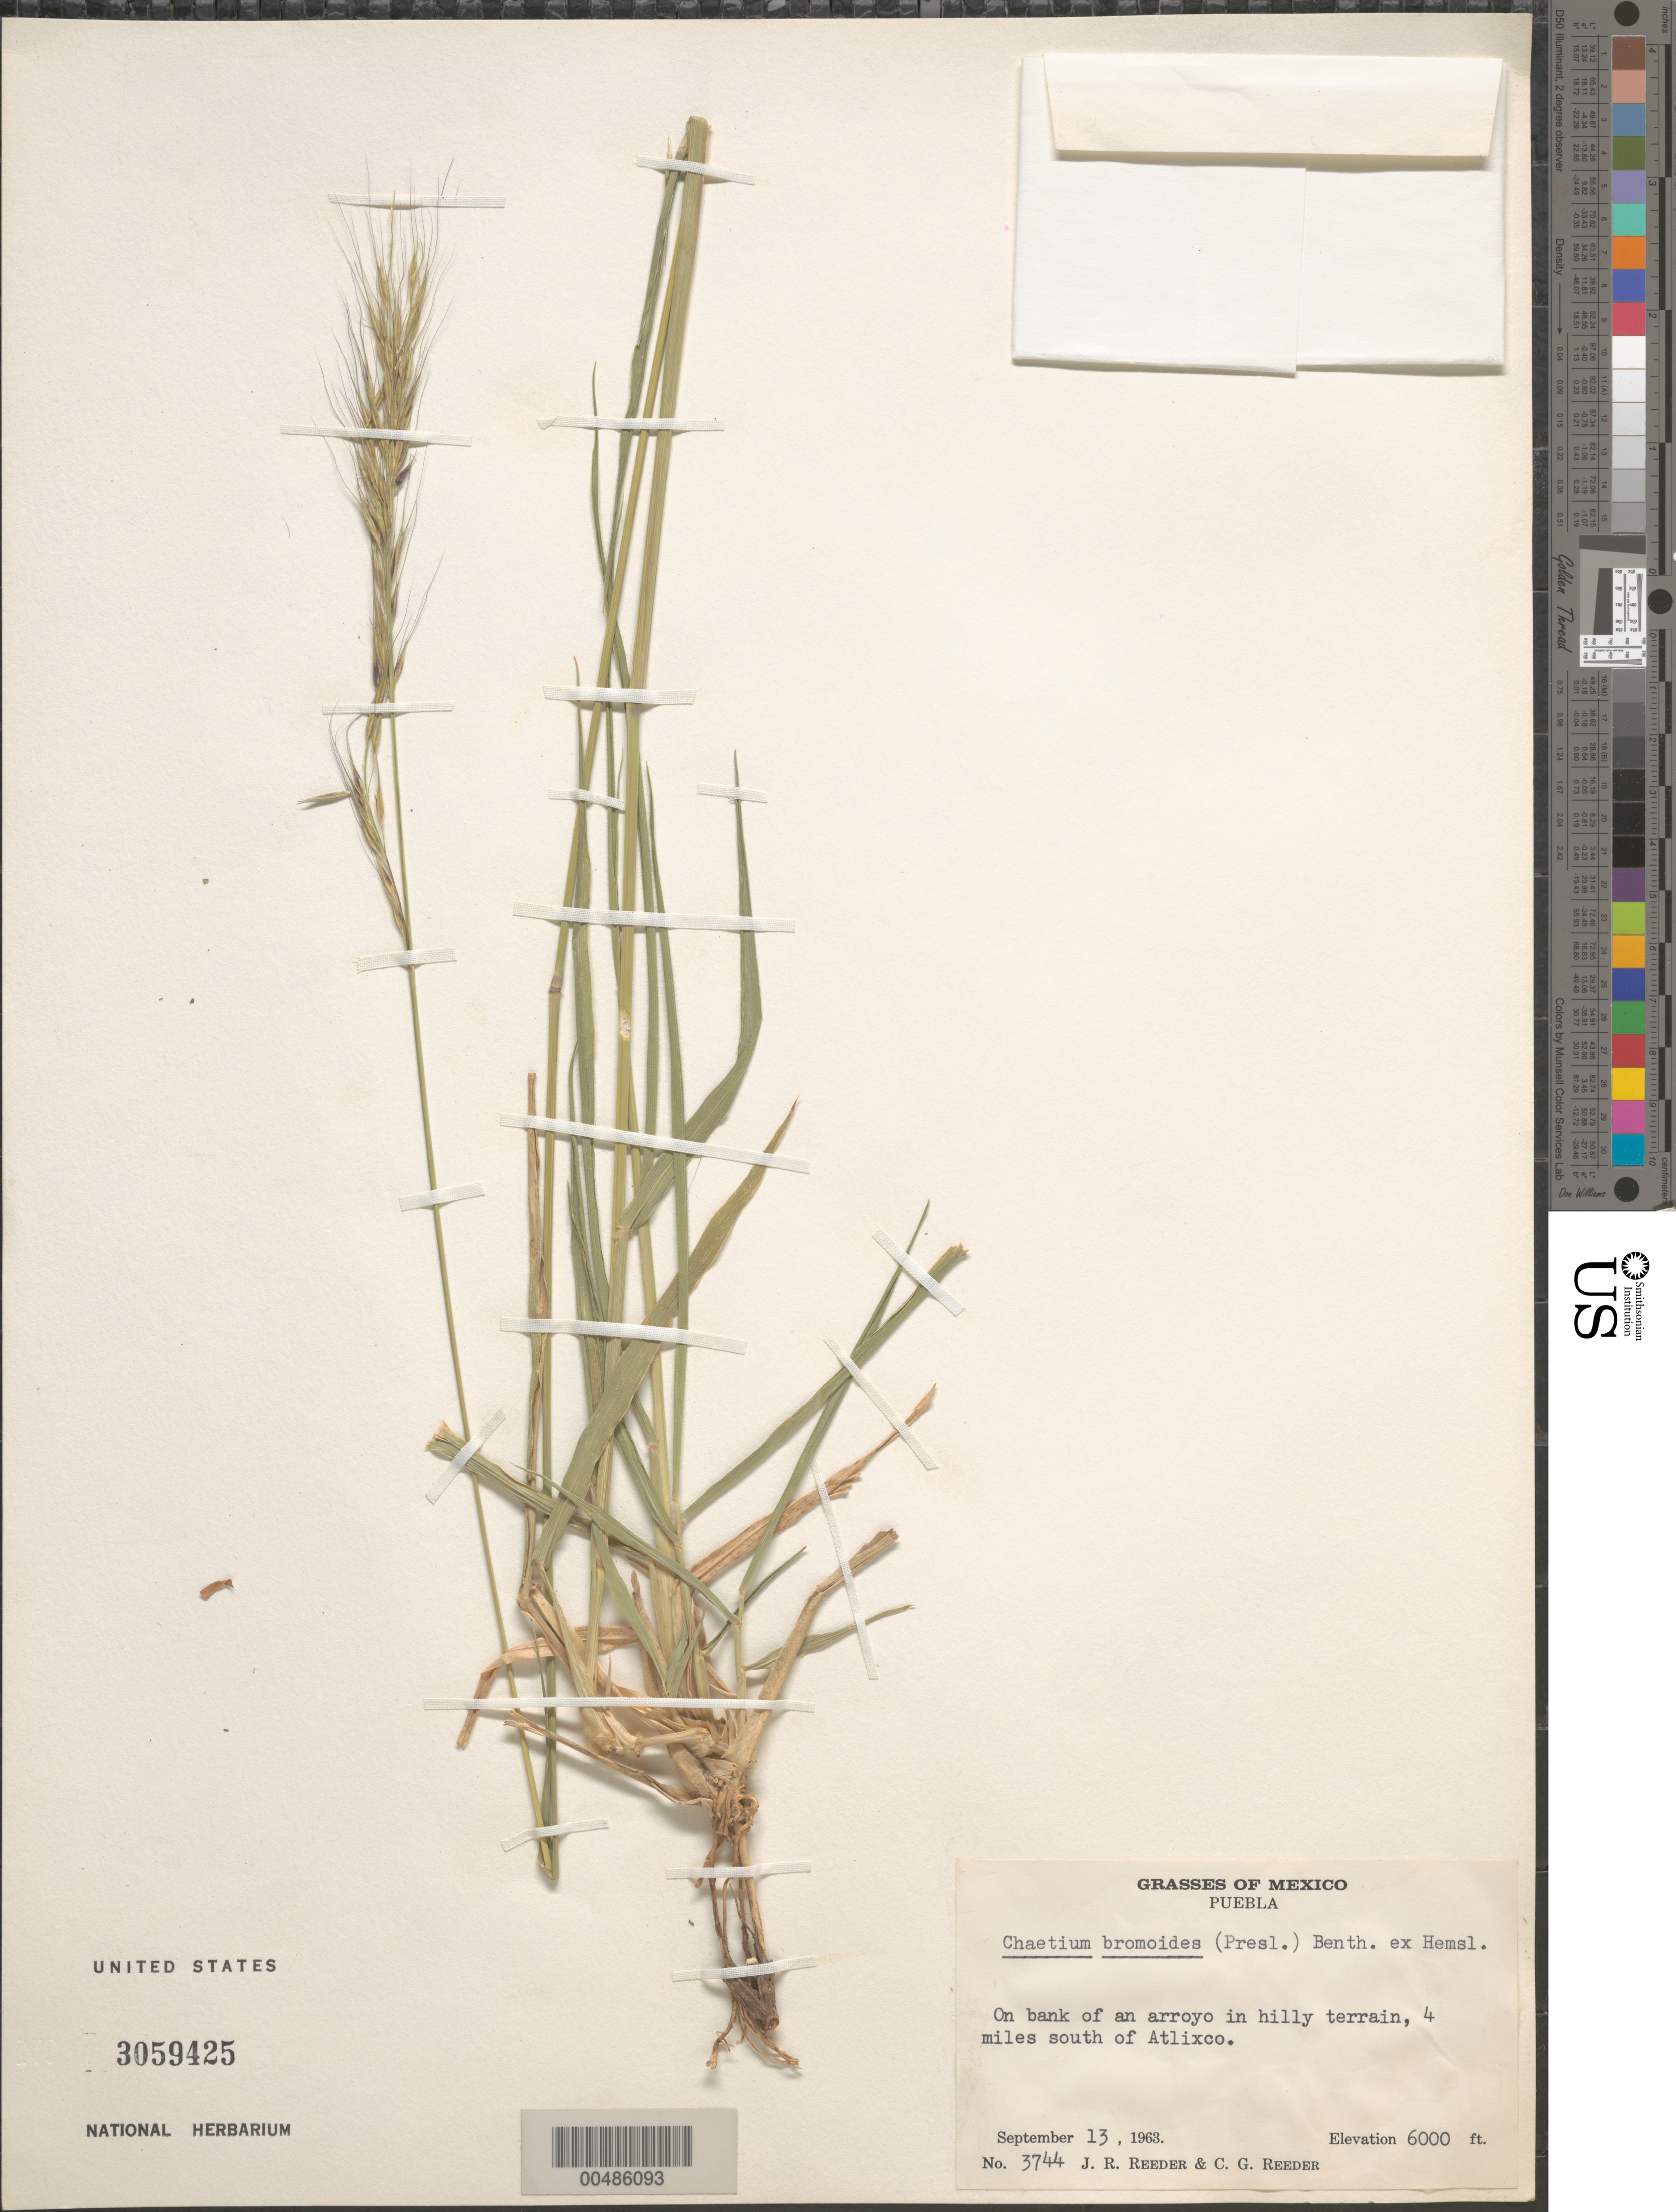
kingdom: Plantae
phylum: Tracheophyta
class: Liliopsida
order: Poales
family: Poaceae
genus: Chaetium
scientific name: Chaetium bromoides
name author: (J. Presl) Benth. ex Hemsl.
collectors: J. R. Reeder & C. G. Reeder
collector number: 3744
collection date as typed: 13 Sep 1963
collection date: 1963-09-13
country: Mexico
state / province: Puebla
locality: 4 mi S of Atlixco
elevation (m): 1829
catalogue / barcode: US 3059425